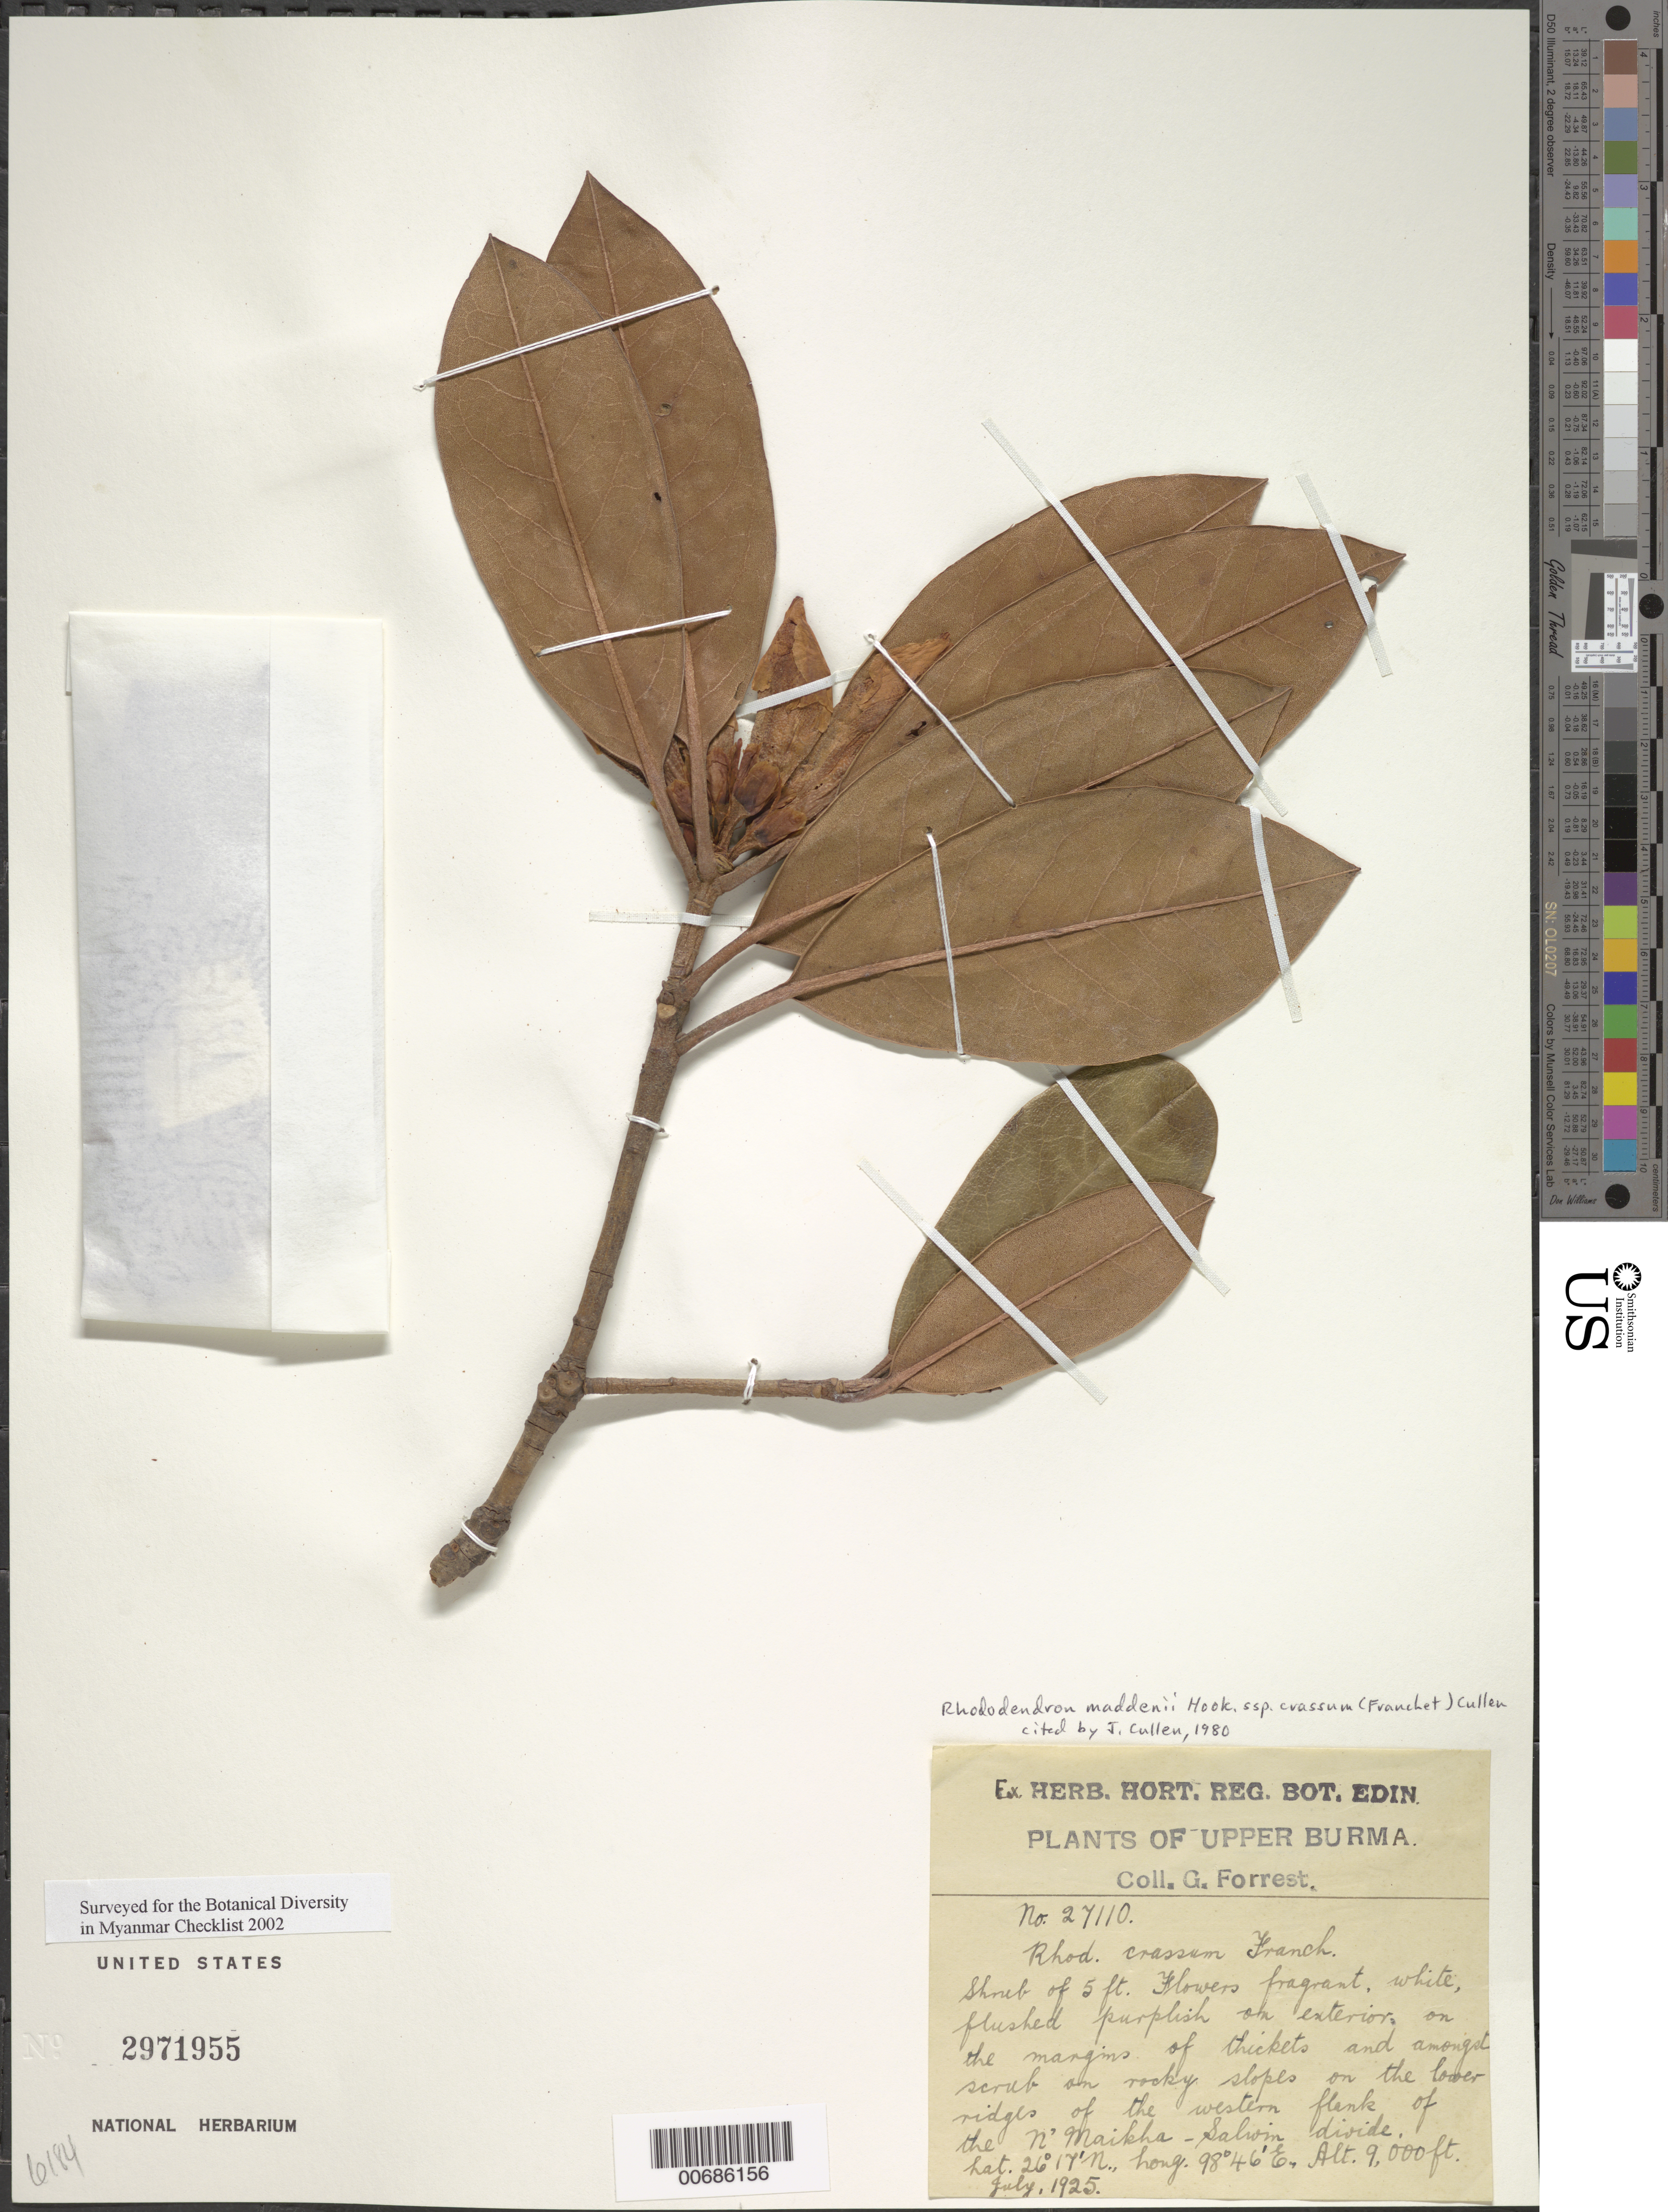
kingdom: Plantae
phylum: Tracheophyta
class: Magnoliopsida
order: Ericales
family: Ericaceae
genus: Rhododendron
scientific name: Rhododendron maddenii subsp. crassum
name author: (Franch.) Cullen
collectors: G. Forrest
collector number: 27110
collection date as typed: Jul 1925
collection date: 1925-07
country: Myanmar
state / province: Kachin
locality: N'Maikha-Salwin Divide, W flank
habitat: Rocky slopes and ledges of cliffs, W flank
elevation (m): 2743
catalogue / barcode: US 2971955